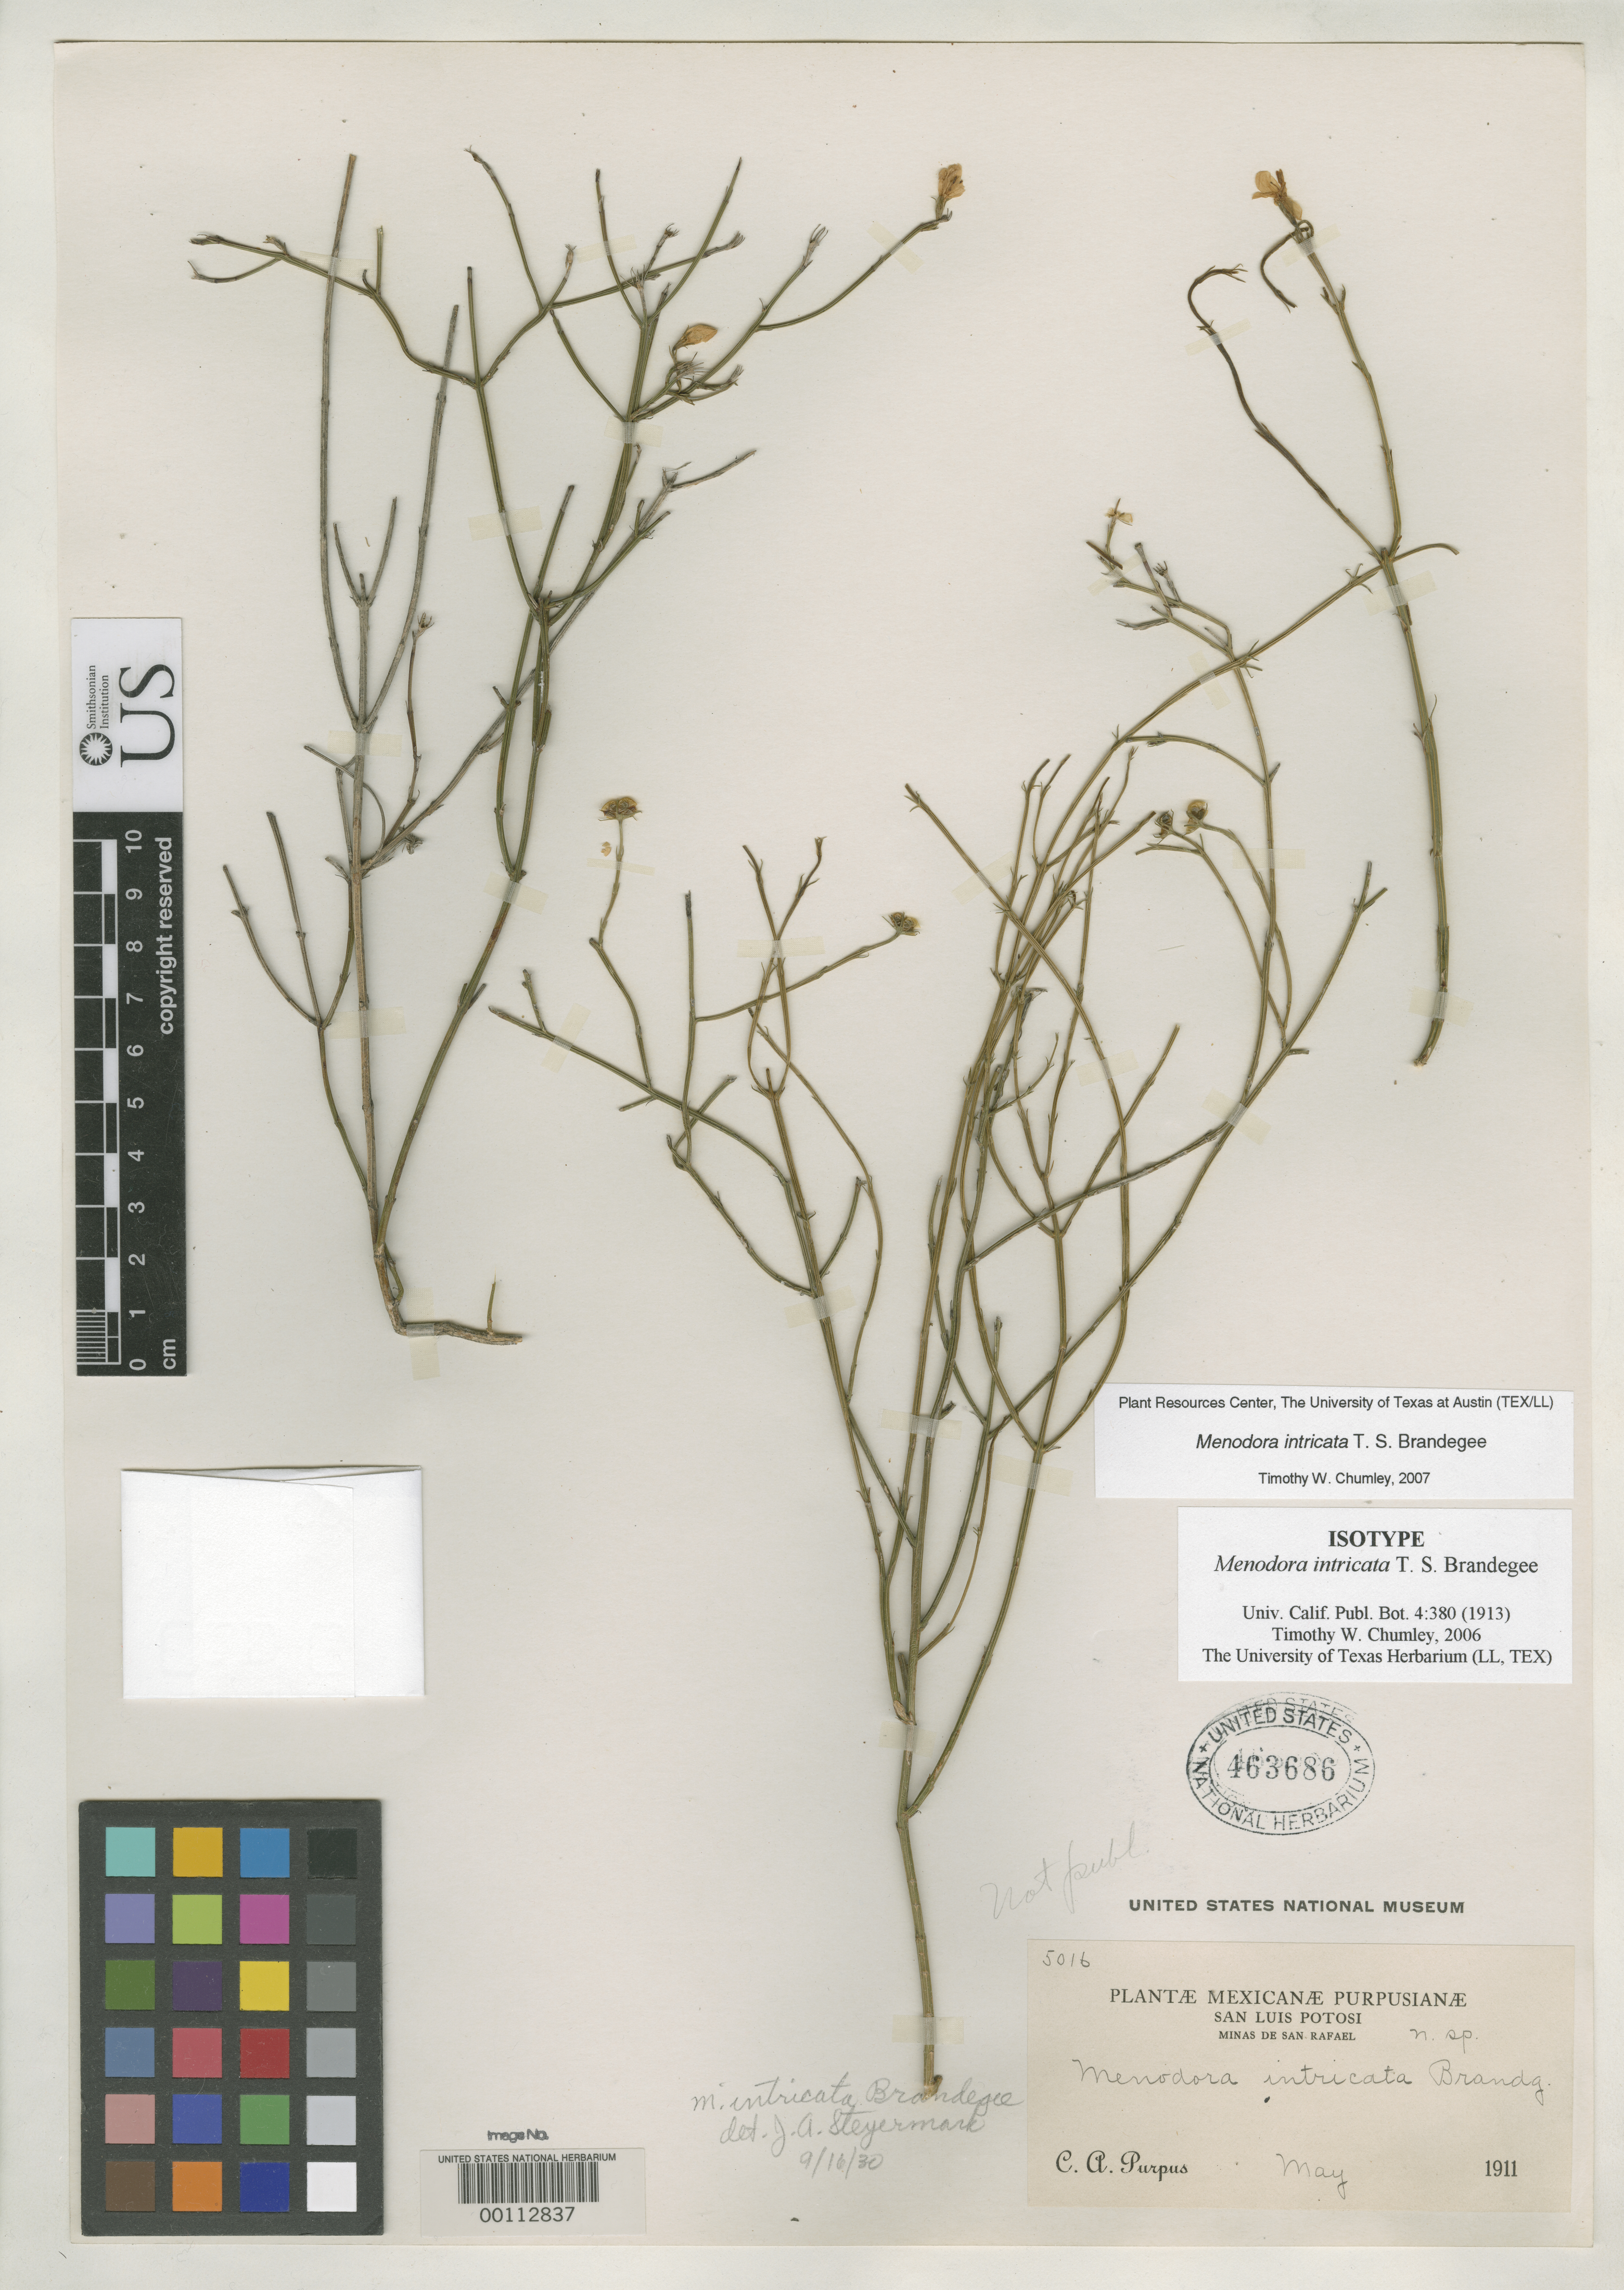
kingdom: Plantae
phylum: Tracheophyta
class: Magnoliopsida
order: Lamiales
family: Oleaceae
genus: Menodora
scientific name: Menodora intricata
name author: Brandegee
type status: Isotype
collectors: C. A. Purpus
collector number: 5016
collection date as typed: May 1911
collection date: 1911-05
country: Mexico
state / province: San Luis Potosi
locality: Minas de San Rafael.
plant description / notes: Another sheet bearing the same collection number (USNH 463685) was collected on a different date and is not type material.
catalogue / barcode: US 463686